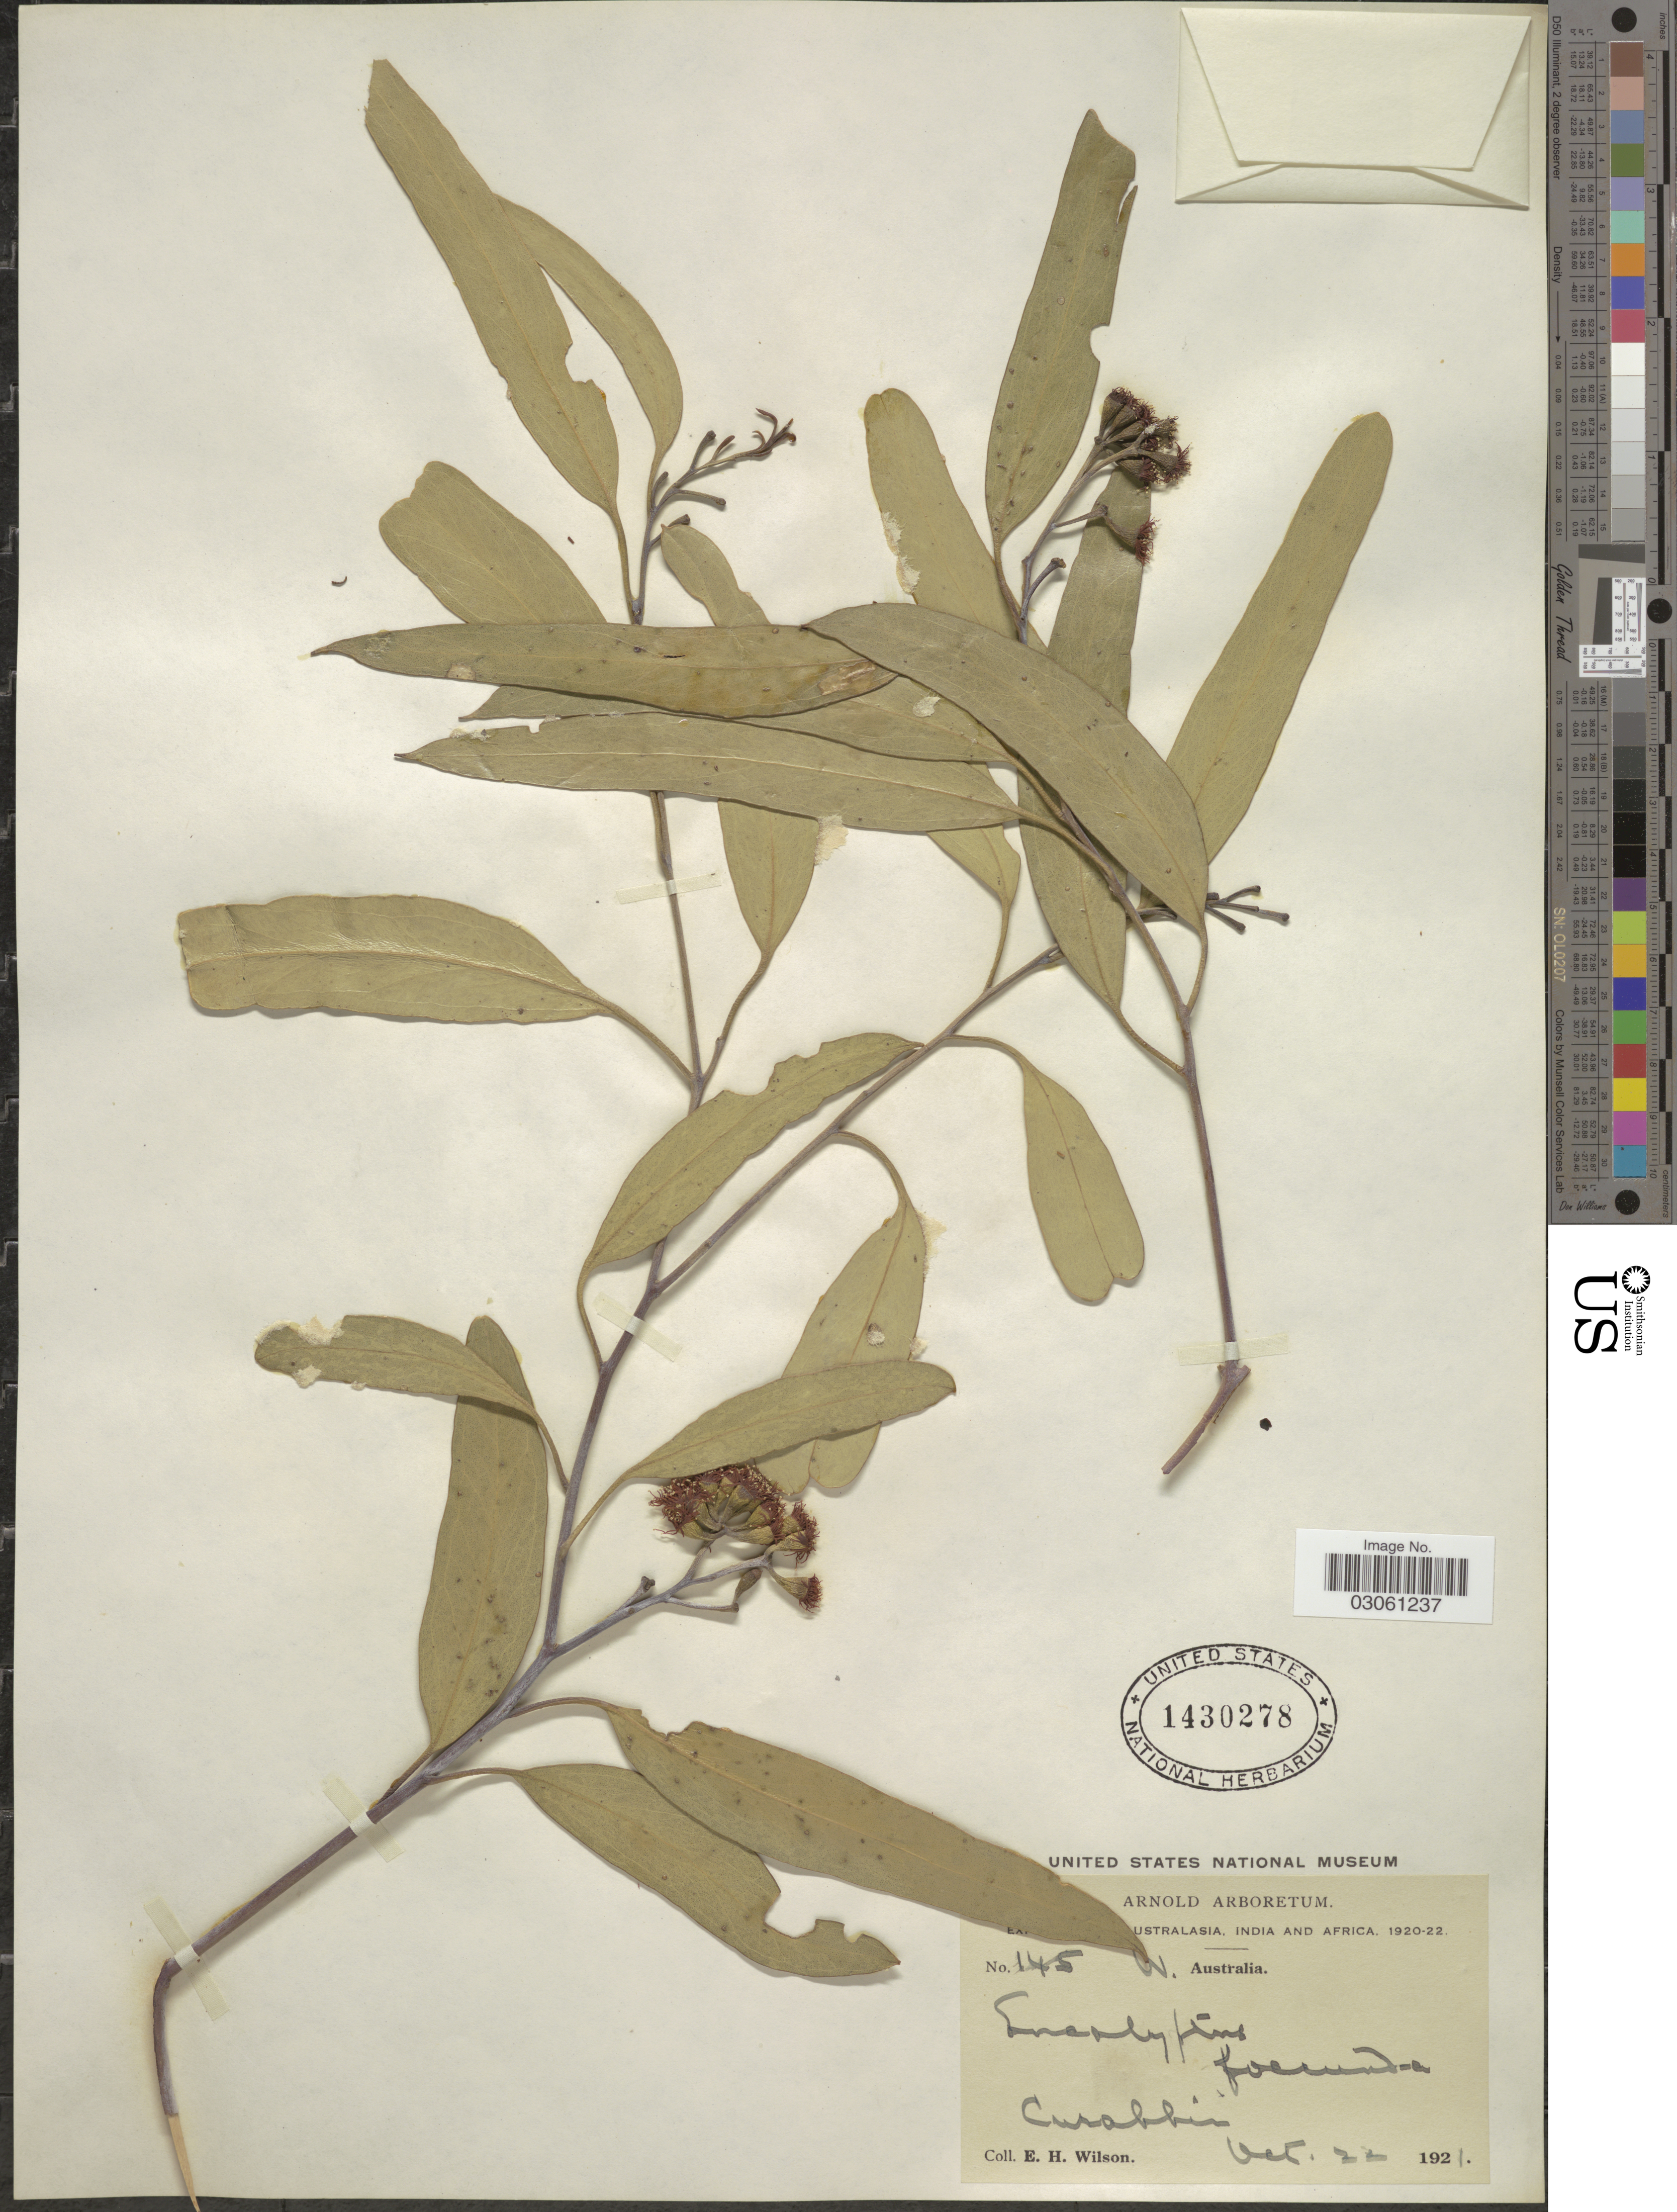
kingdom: Plantae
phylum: Tracheophyta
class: Magnoliopsida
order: Myrtales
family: Myrtaceae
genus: Eucalyptus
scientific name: Eucalyptus foecunda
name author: Schauer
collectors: E. Wilson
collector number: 145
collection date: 1921-10-22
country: Australia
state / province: Western Australia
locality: W. Australia. Curabbin (illegible)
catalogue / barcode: US 1430278